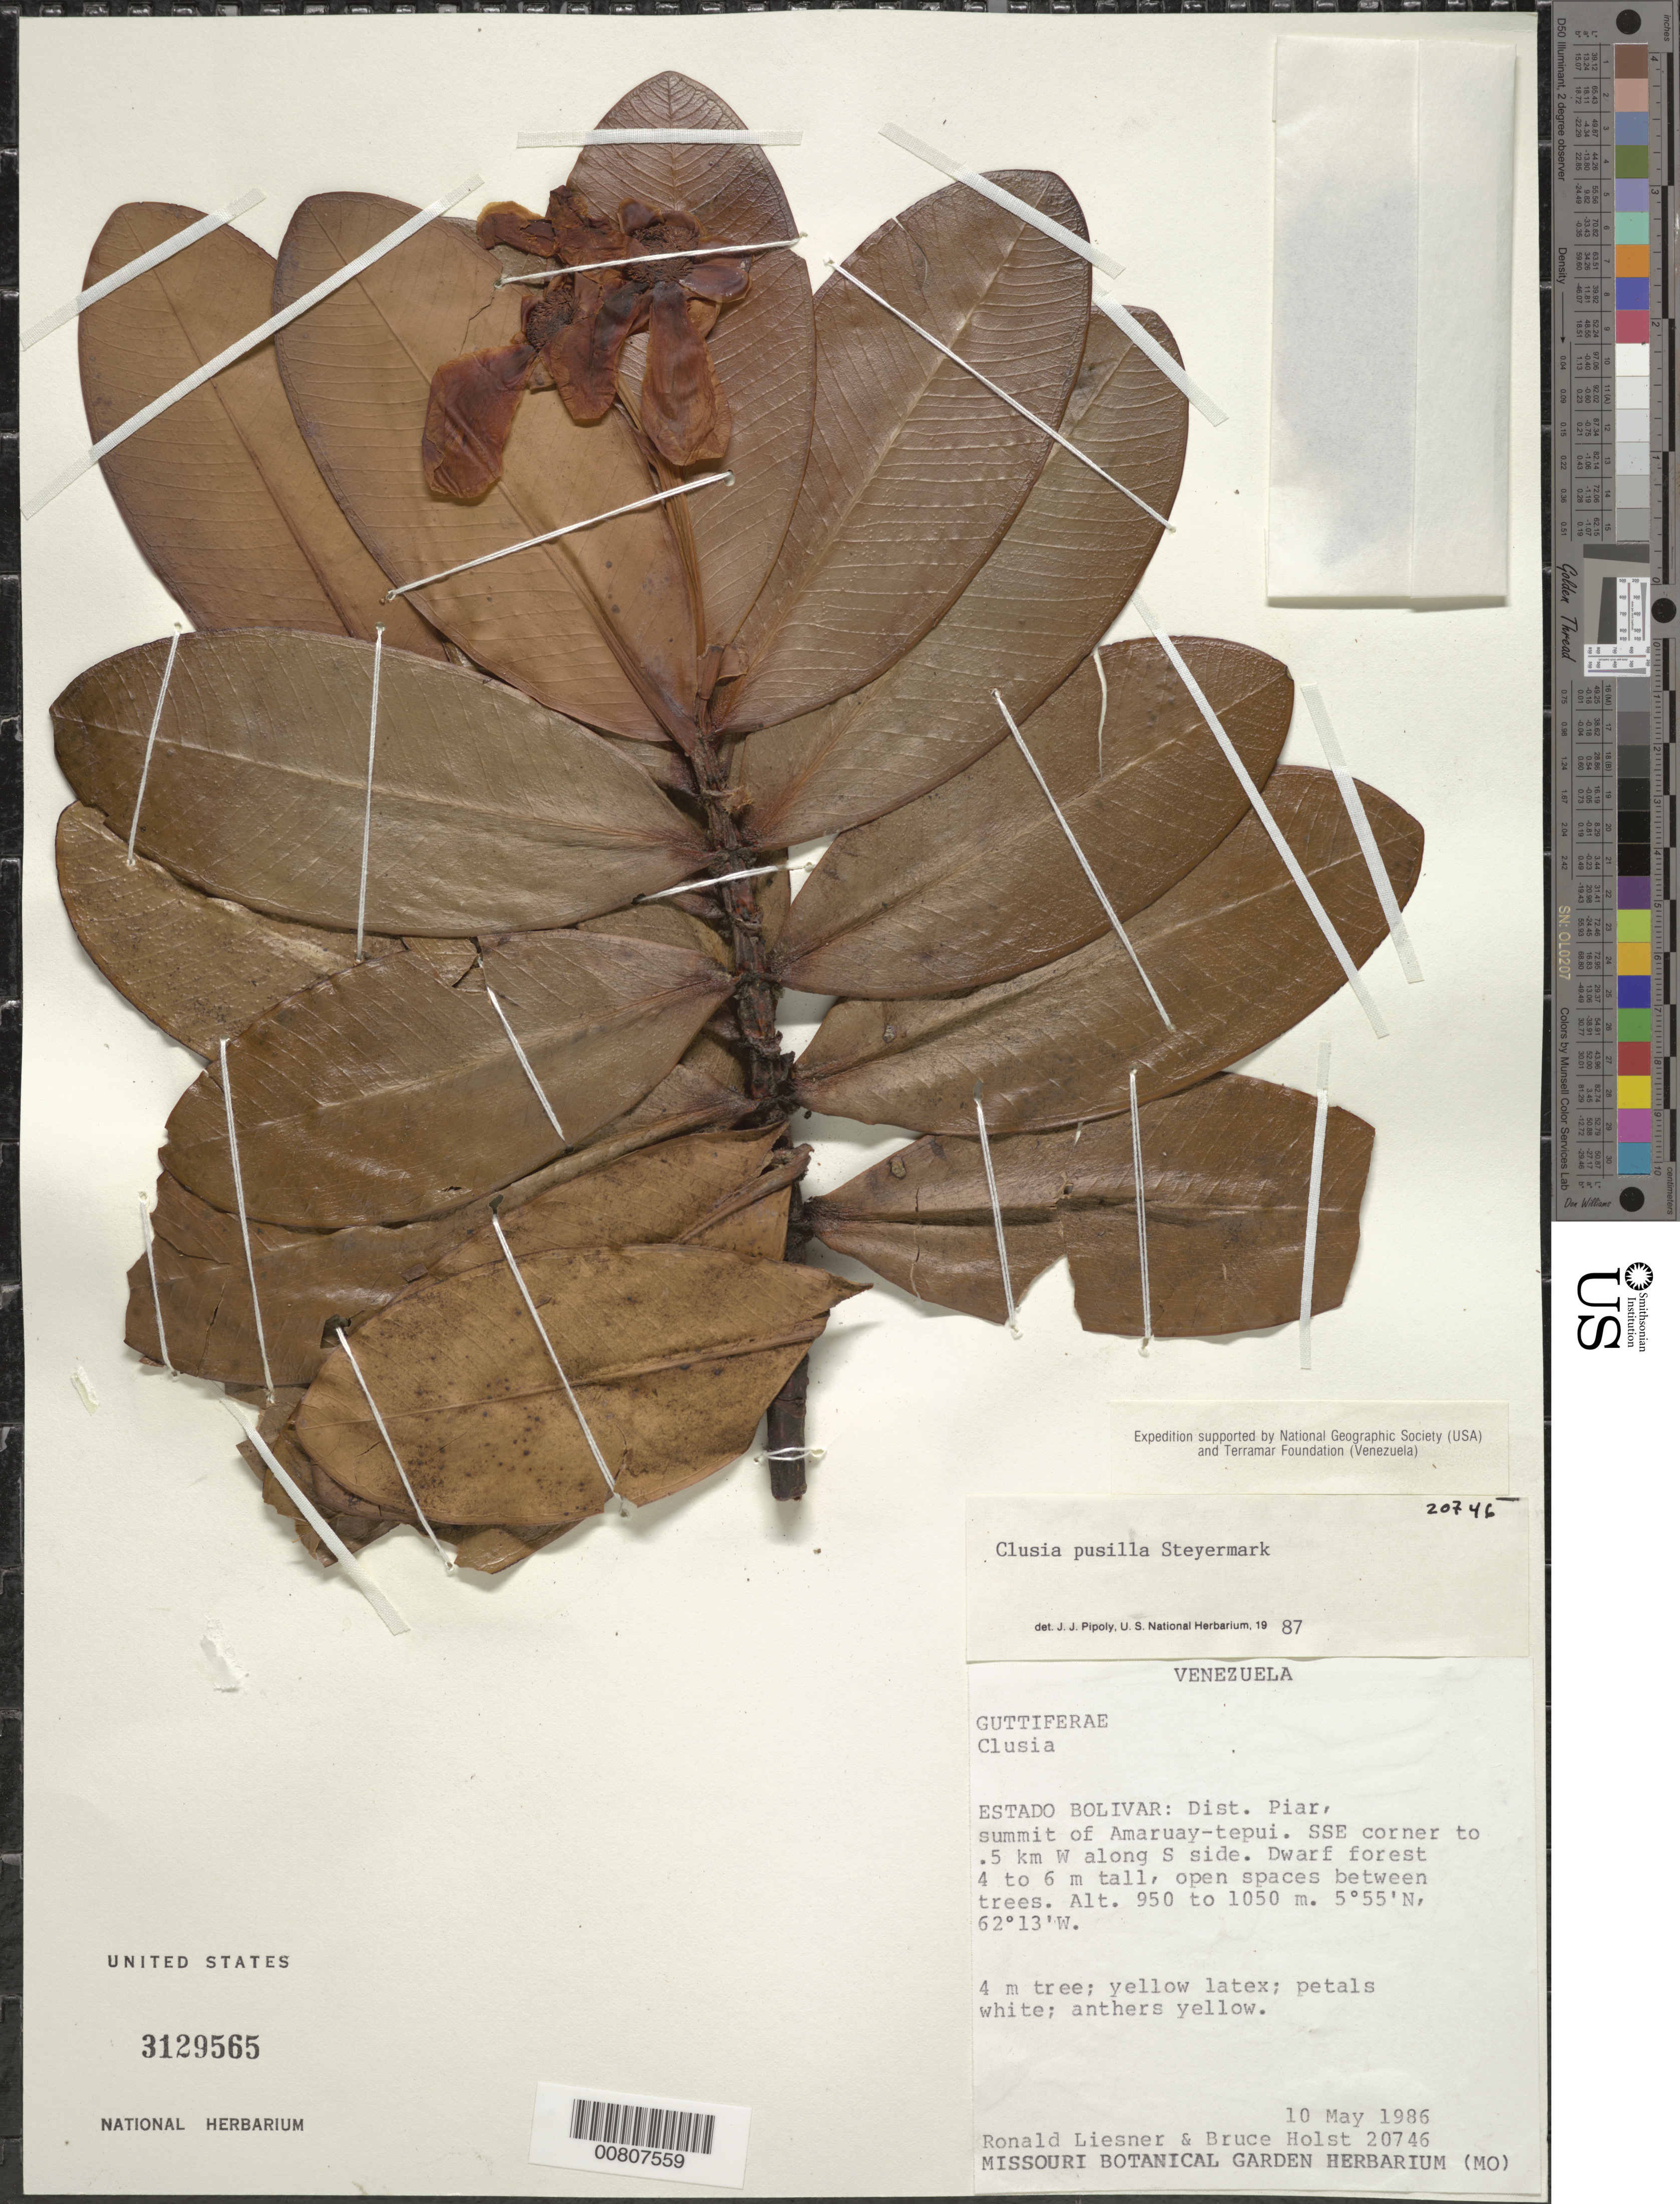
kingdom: Plantae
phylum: Tracheophyta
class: Magnoliopsida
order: Malpighiales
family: Clusiaceae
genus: Clusia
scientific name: Clusia pusilla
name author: Steyerm.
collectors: R. L. Liesner & B. Holst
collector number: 20746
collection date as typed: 10-May-86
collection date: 1986-05-10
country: Venezuela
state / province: Bolívar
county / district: Piar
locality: Amaruay-tepuí, ridge up SSE corner of tepuí to summit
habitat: Dwarf forest 4 to 6 m tall, open spaces between trees.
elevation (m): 950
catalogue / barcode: US 3129565